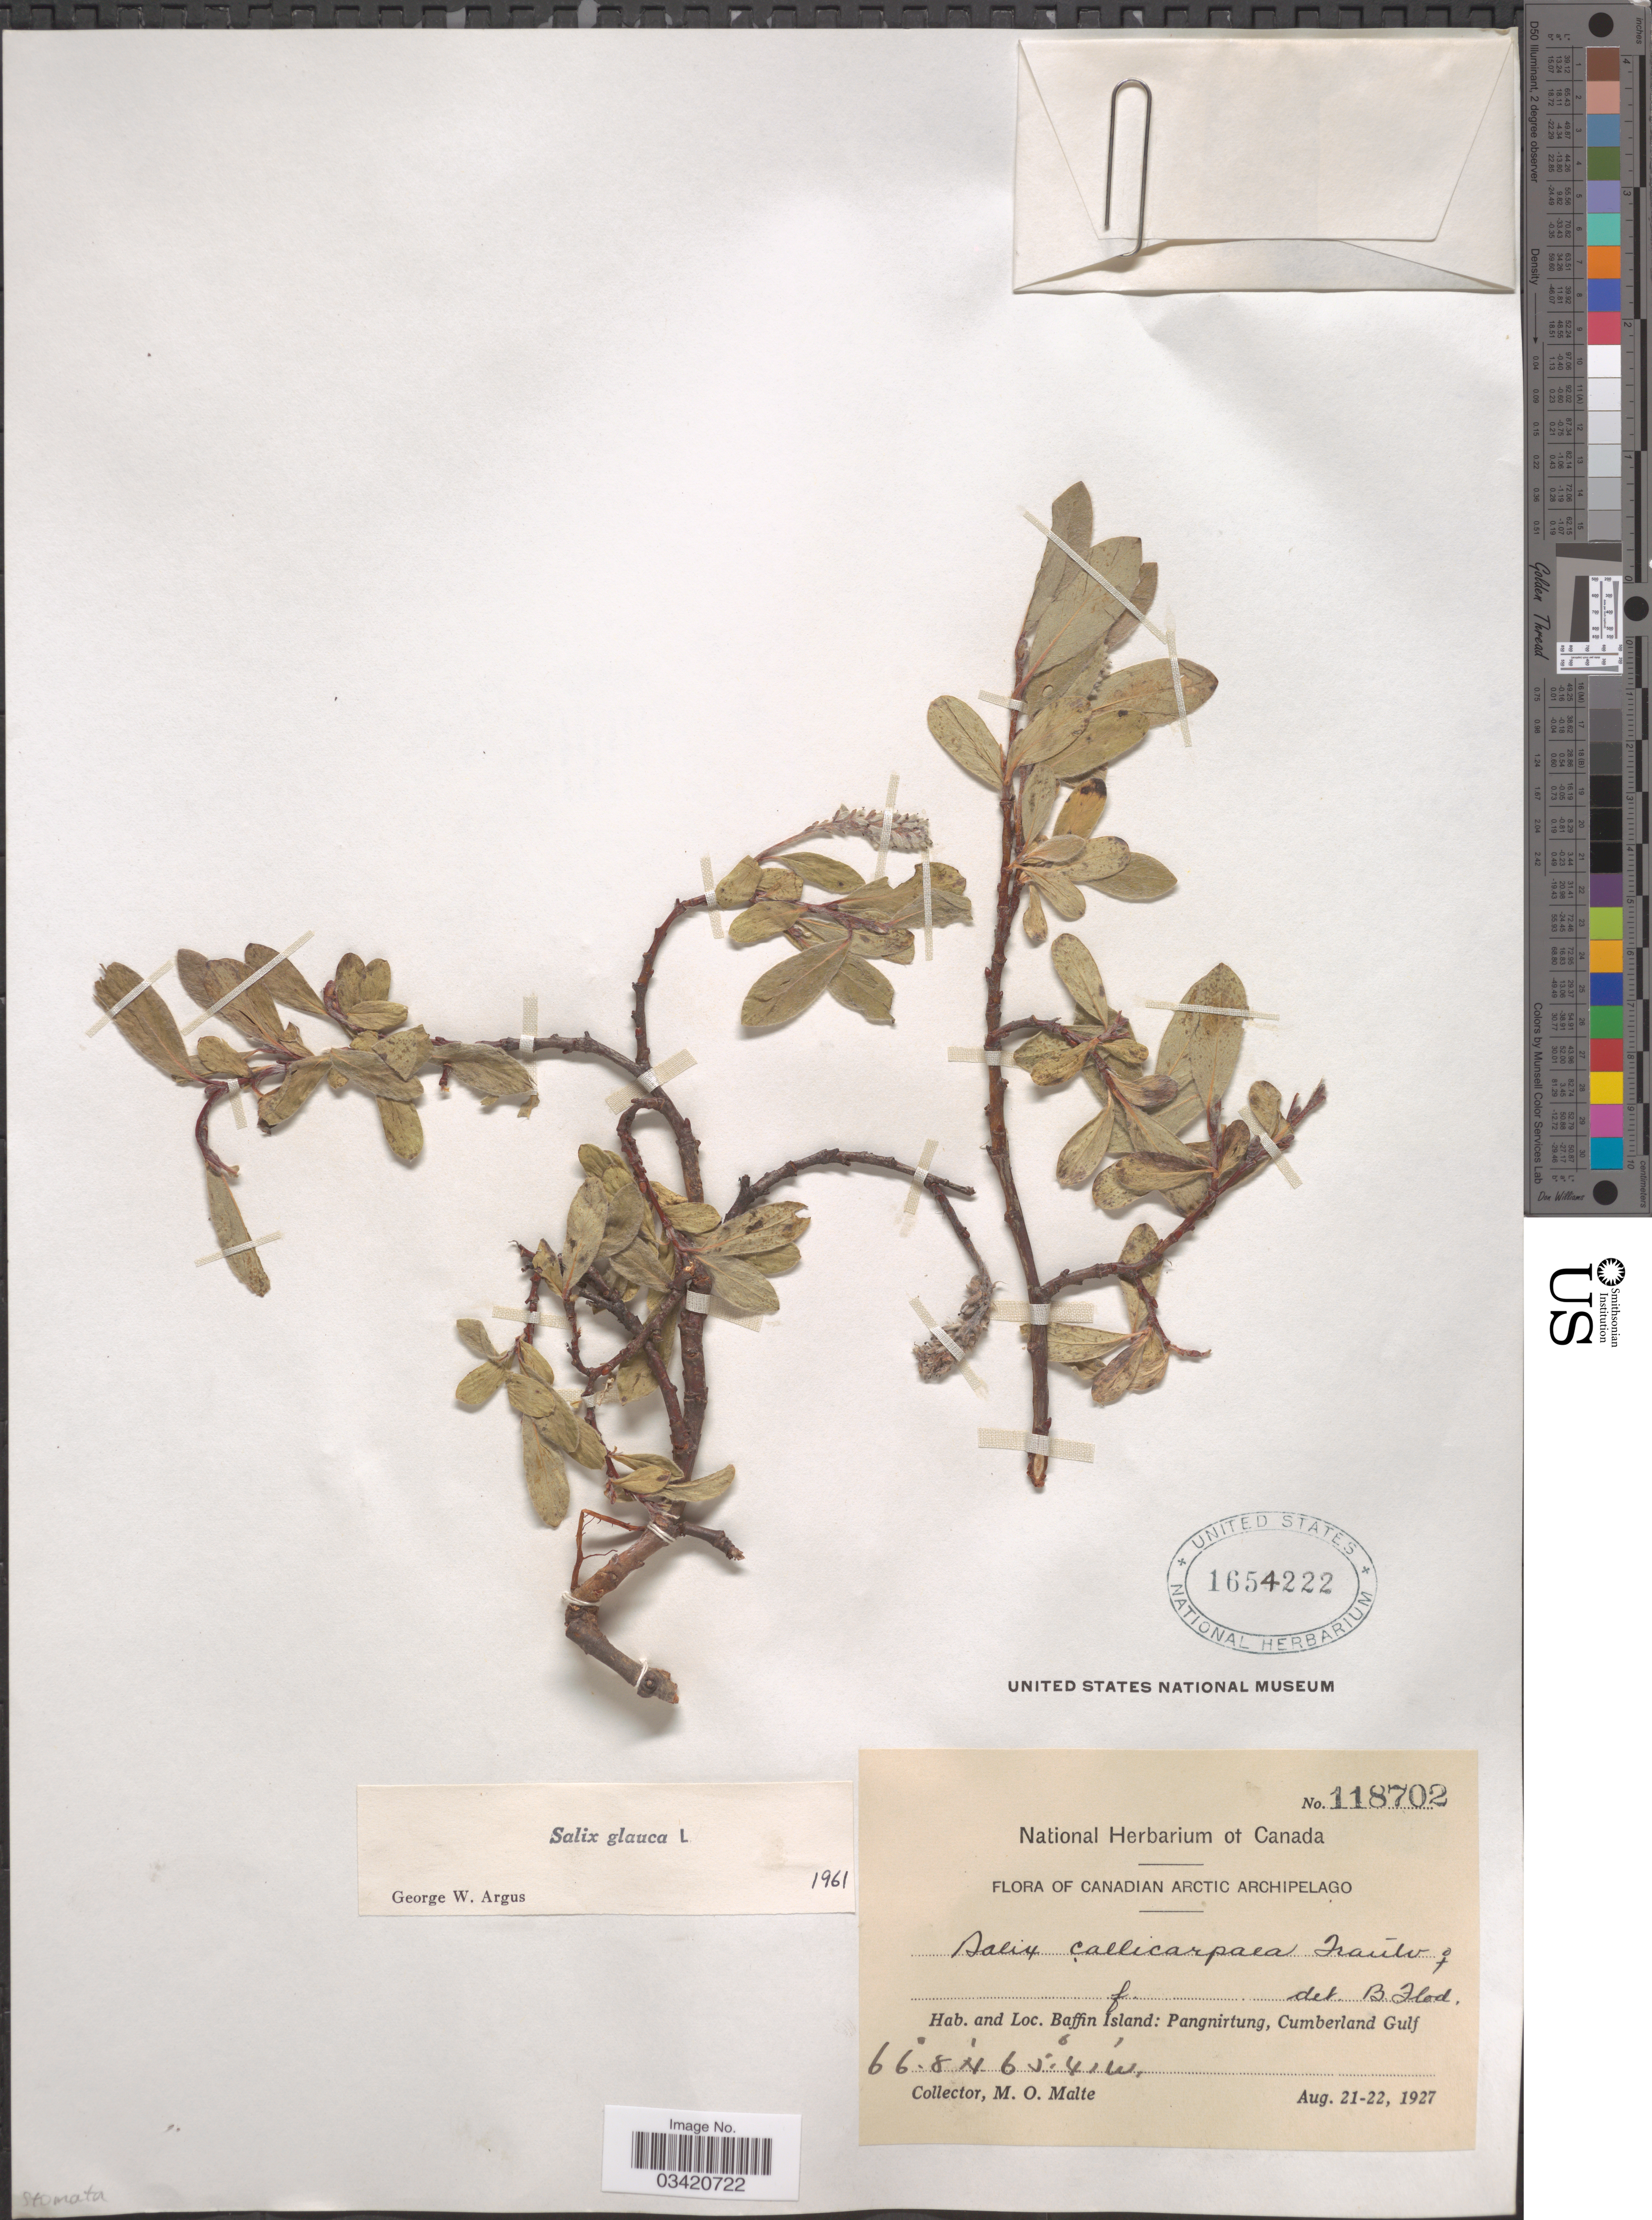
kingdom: Plantae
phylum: Tracheophyta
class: Magnoliopsida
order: Malpighiales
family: Salicaceae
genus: Salix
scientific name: Salix glauca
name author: L.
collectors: M. O. Malte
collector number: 118702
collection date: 1927-08-21/1927-08-22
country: Canada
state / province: Nunavut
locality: Canadian Arctic Archipelago. Baffin Island: Pangnirtung, Cumberland Gulf.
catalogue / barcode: US 1654222